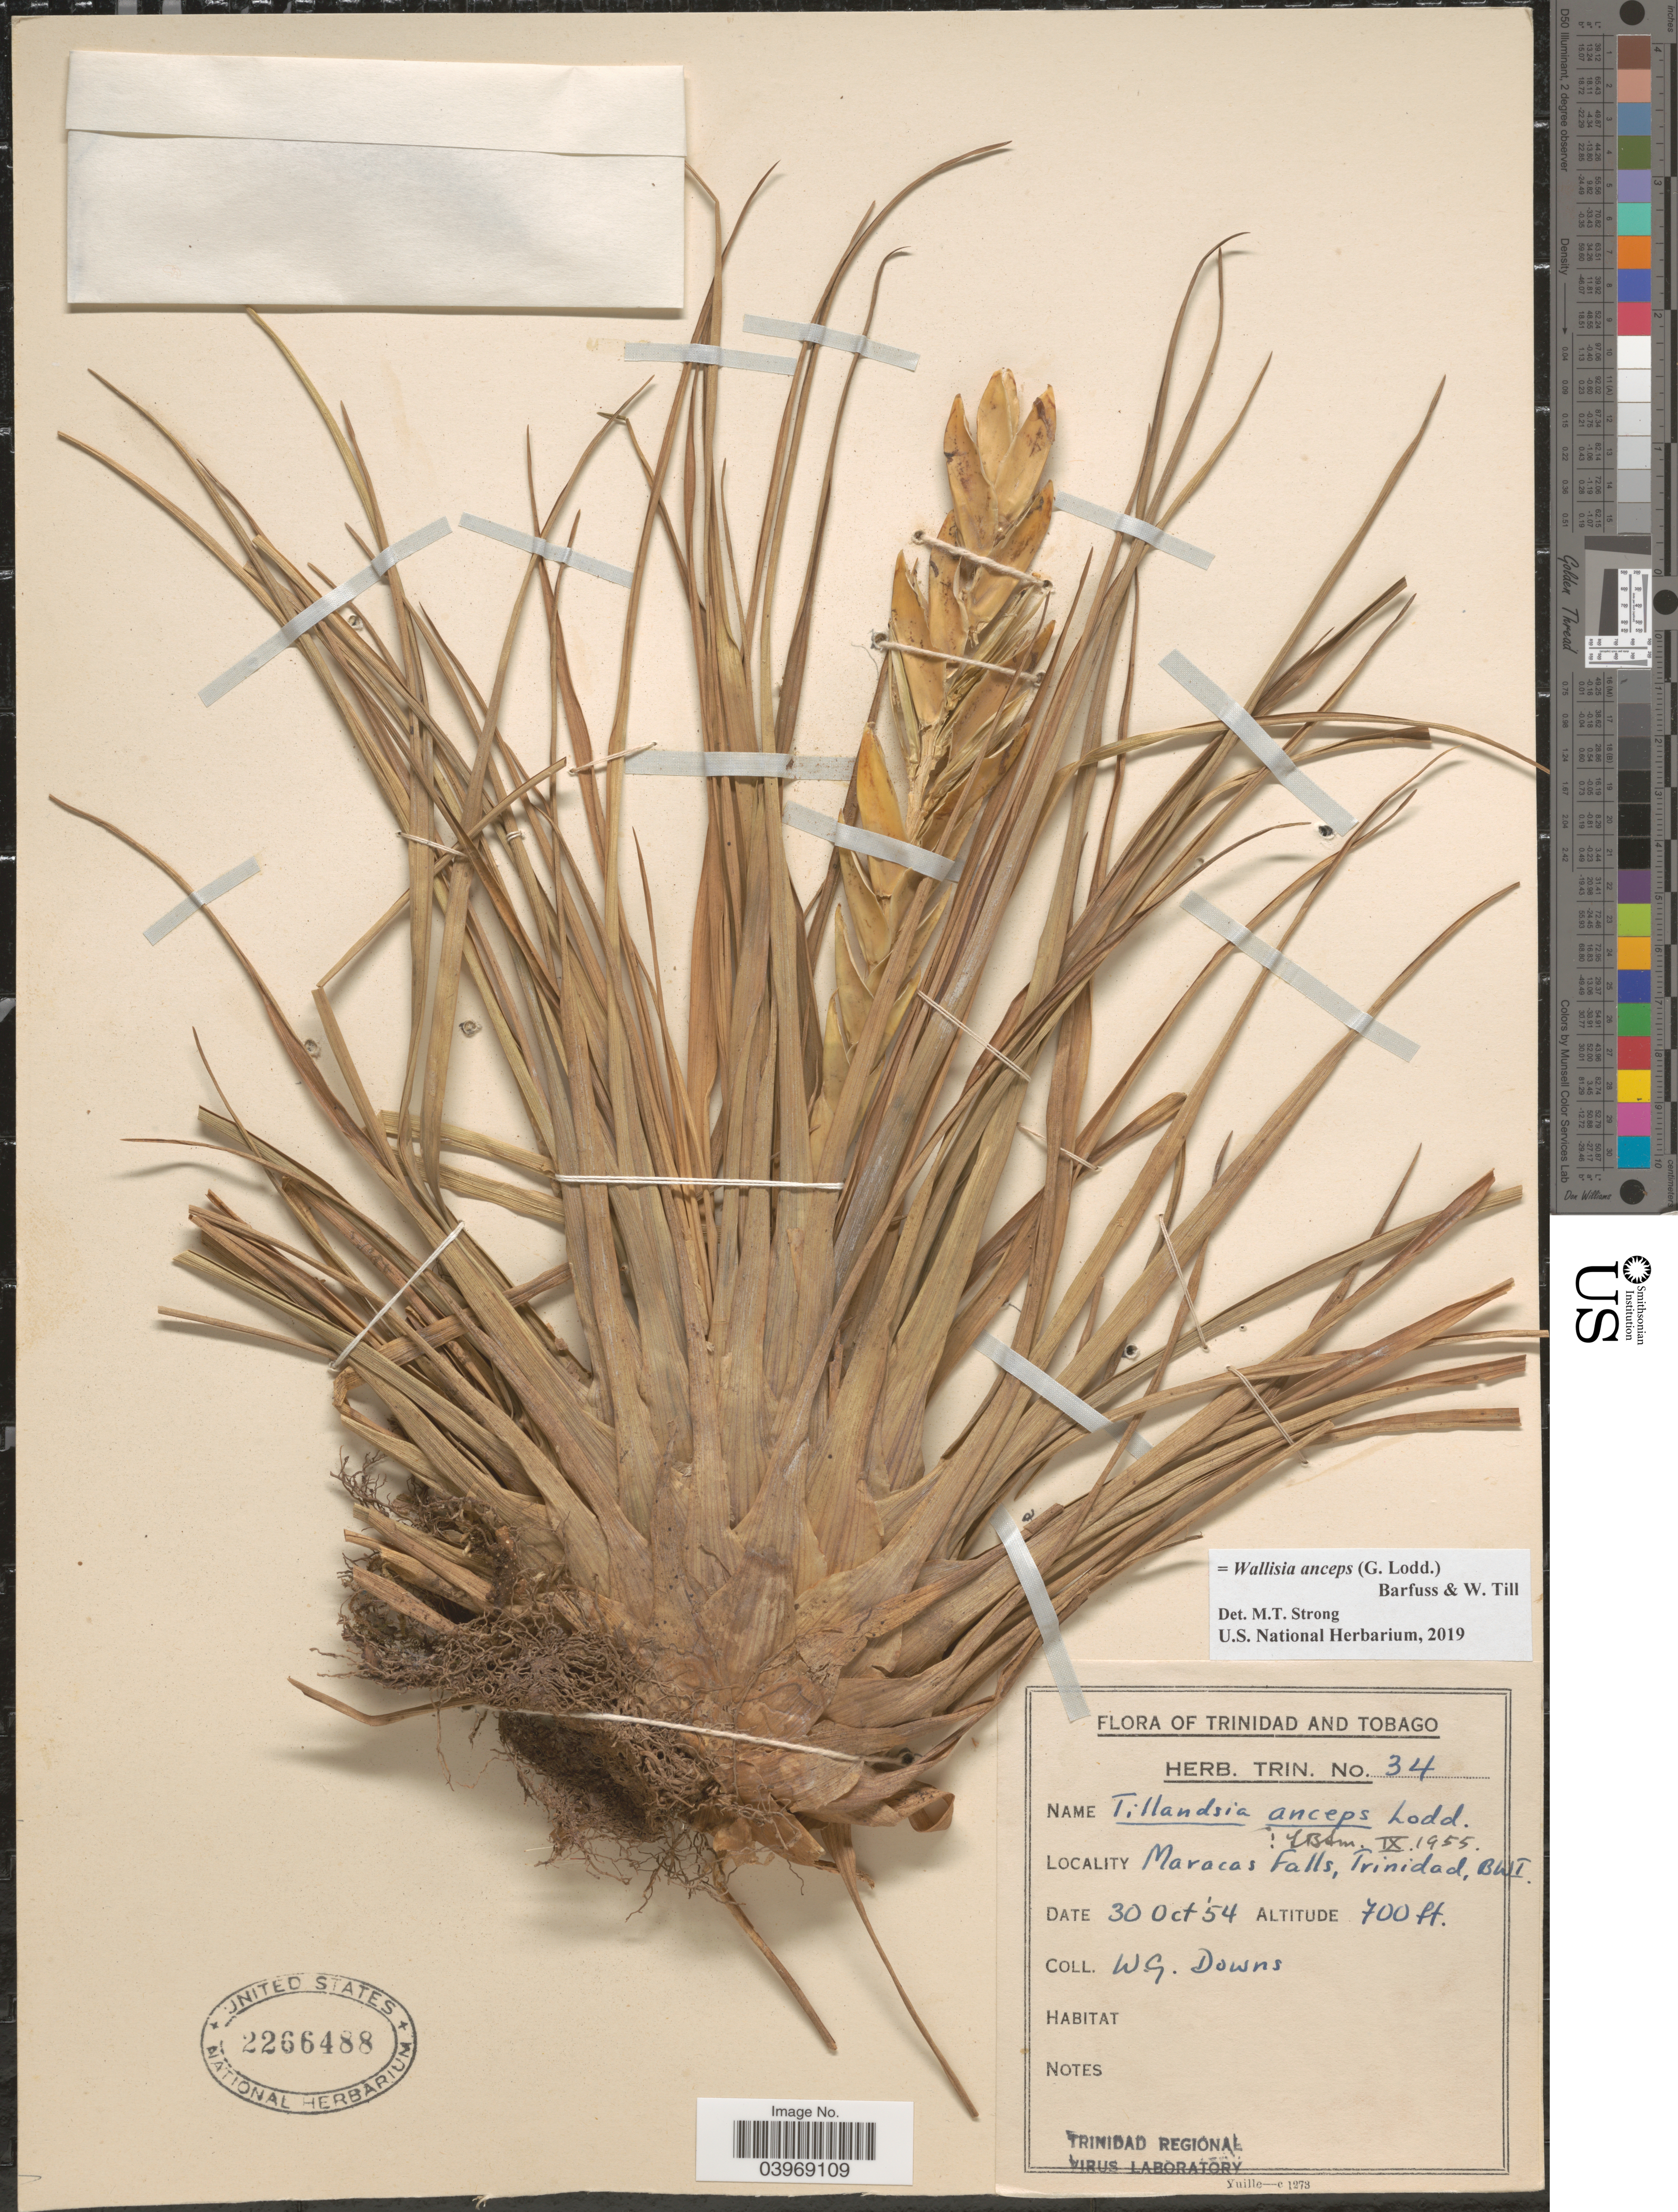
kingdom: Plantae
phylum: Tracheophyta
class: Liliopsida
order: Poales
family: Bromeliaceae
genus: Wallisia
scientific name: Wallisia anceps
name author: (G. Lodd.) Barfuss & W. Till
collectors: W. G. Downs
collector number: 34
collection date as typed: Transcribed d/m/y: 30/10/54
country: Trinidad and Tobago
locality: Maracas Falls, Trinidad, B.W.I.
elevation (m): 213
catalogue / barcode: US 2266488